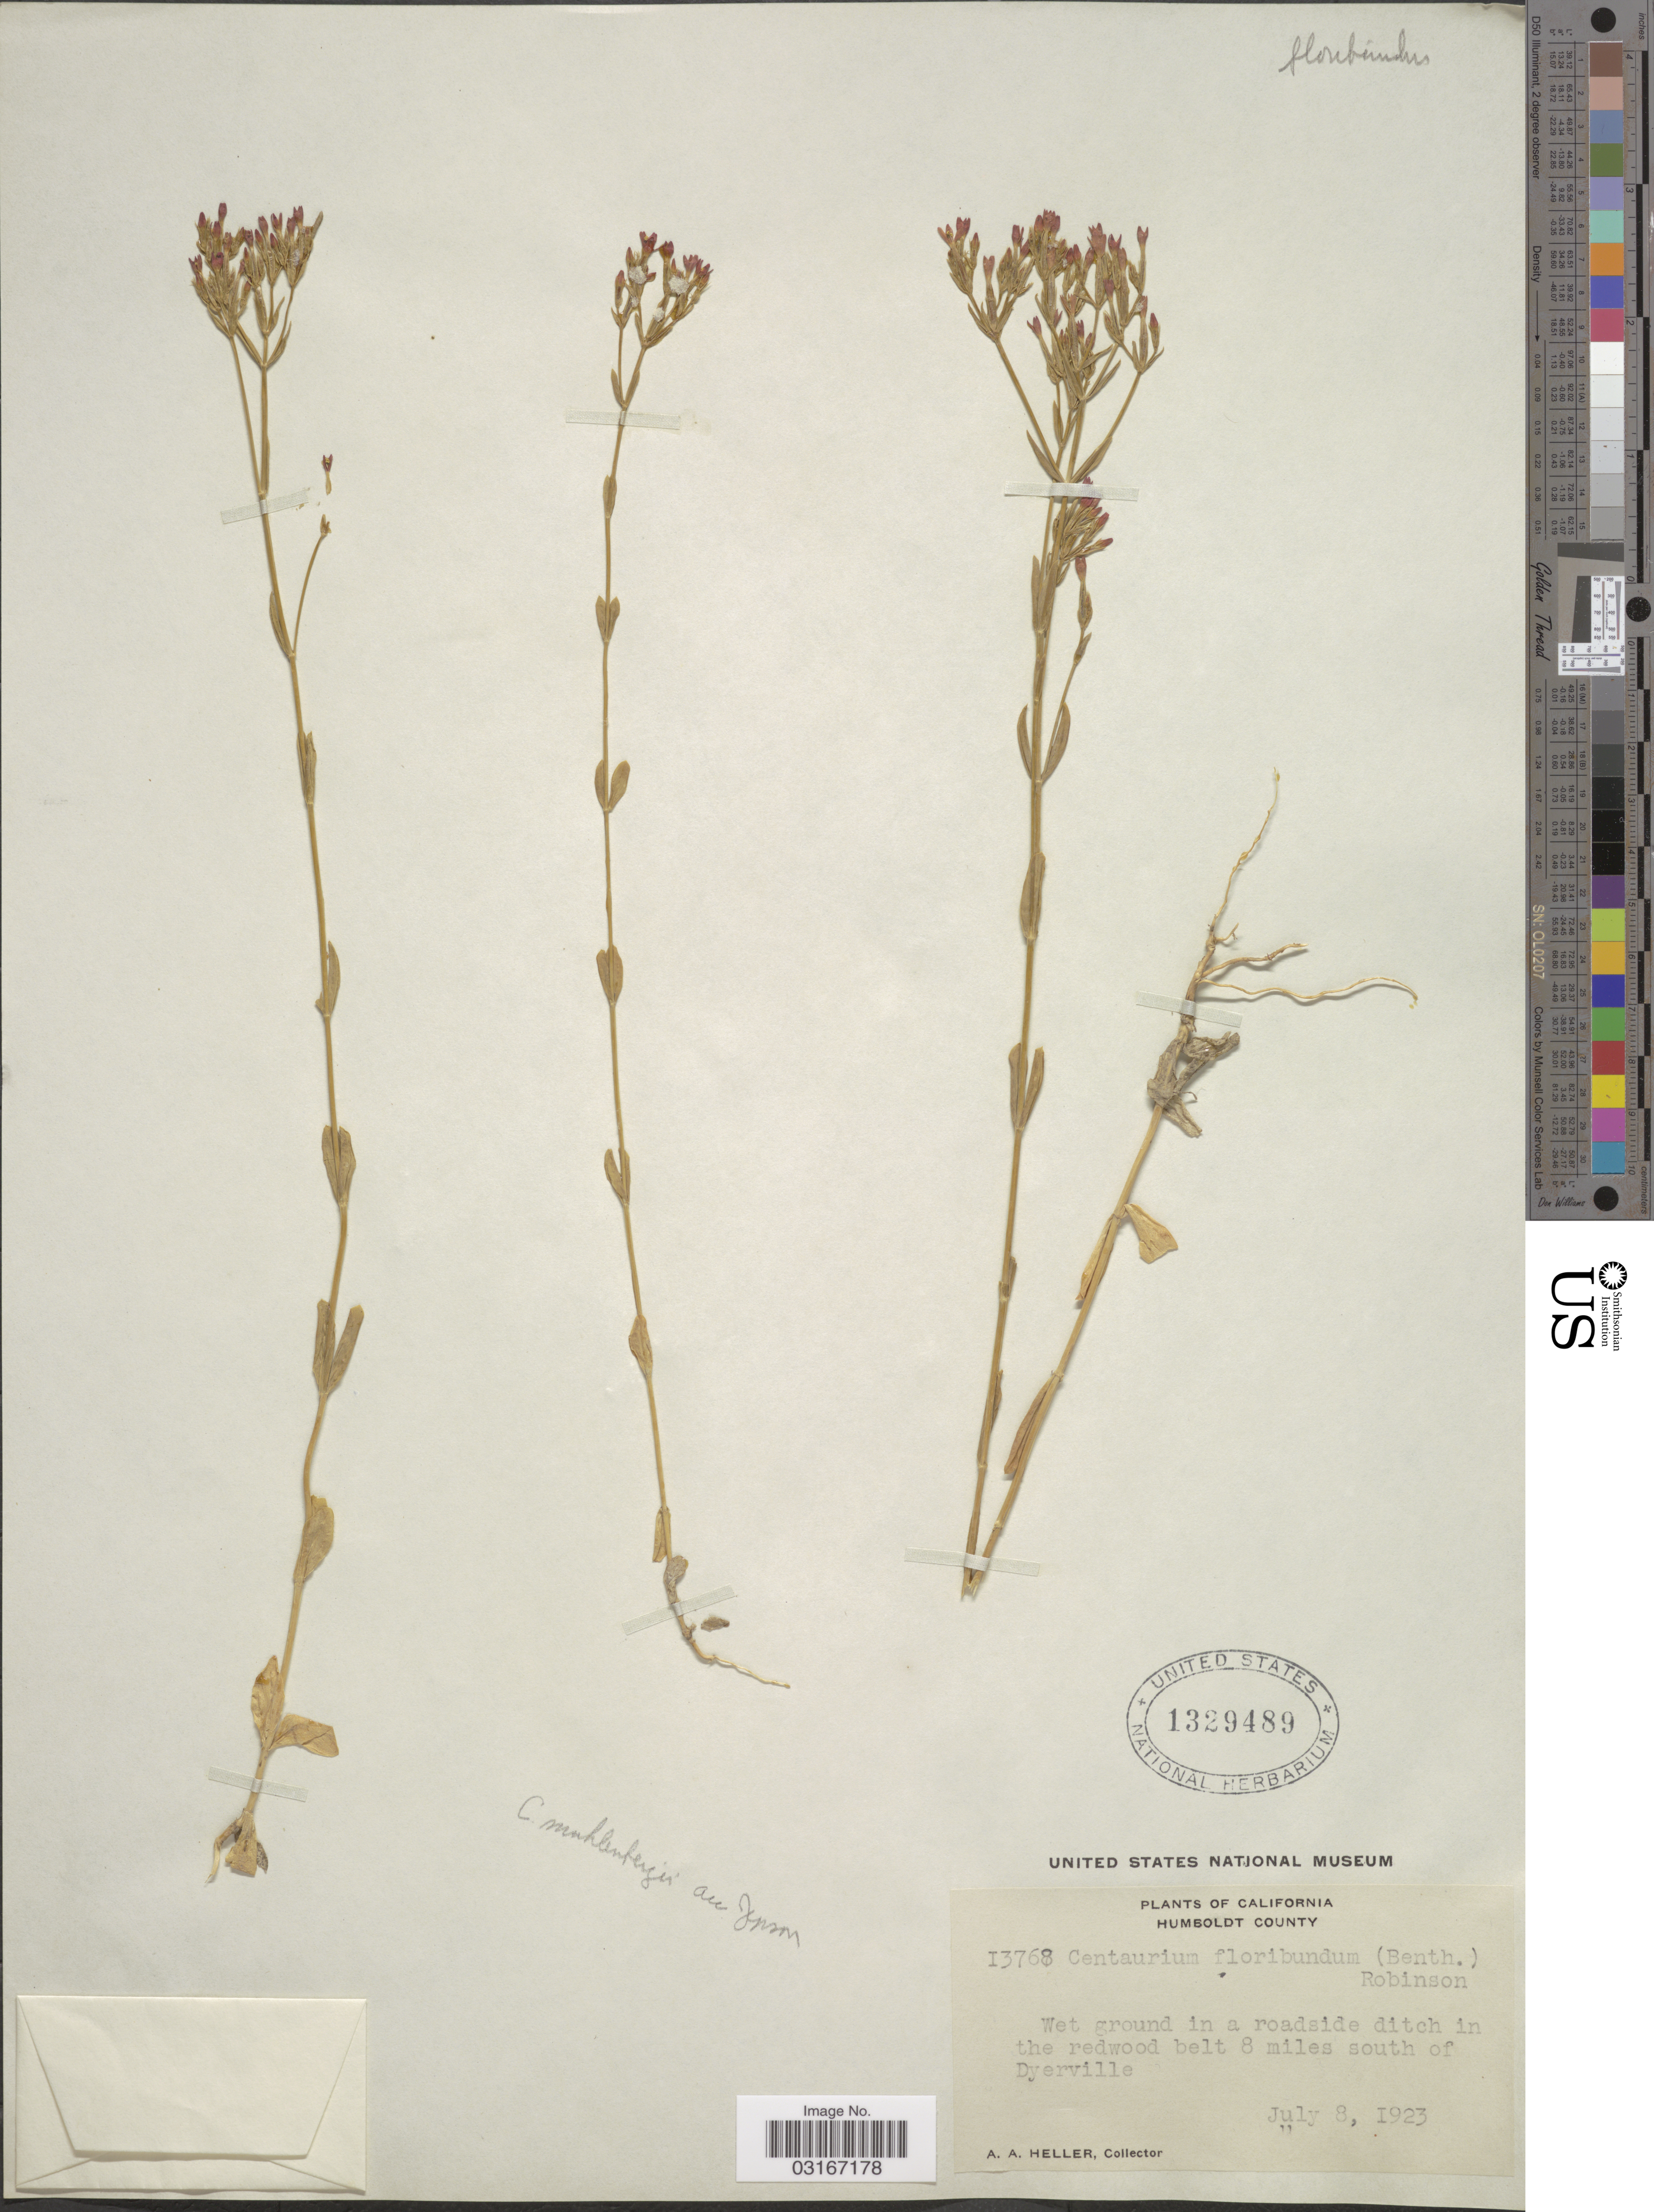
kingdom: Plantae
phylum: Tracheophyta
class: Magnoliopsida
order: Gentianales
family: Gentianaceae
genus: Centaurium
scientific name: Centaurium spicatum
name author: (L.) Fritsch ex Janch.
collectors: A. A. Heller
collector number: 13768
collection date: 1923-07-08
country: United States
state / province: California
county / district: Humboldt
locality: Humboldt County. Wet ground in a roadside ditch in the redwood belt 8 miles south of Dyerville.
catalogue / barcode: US 1329489